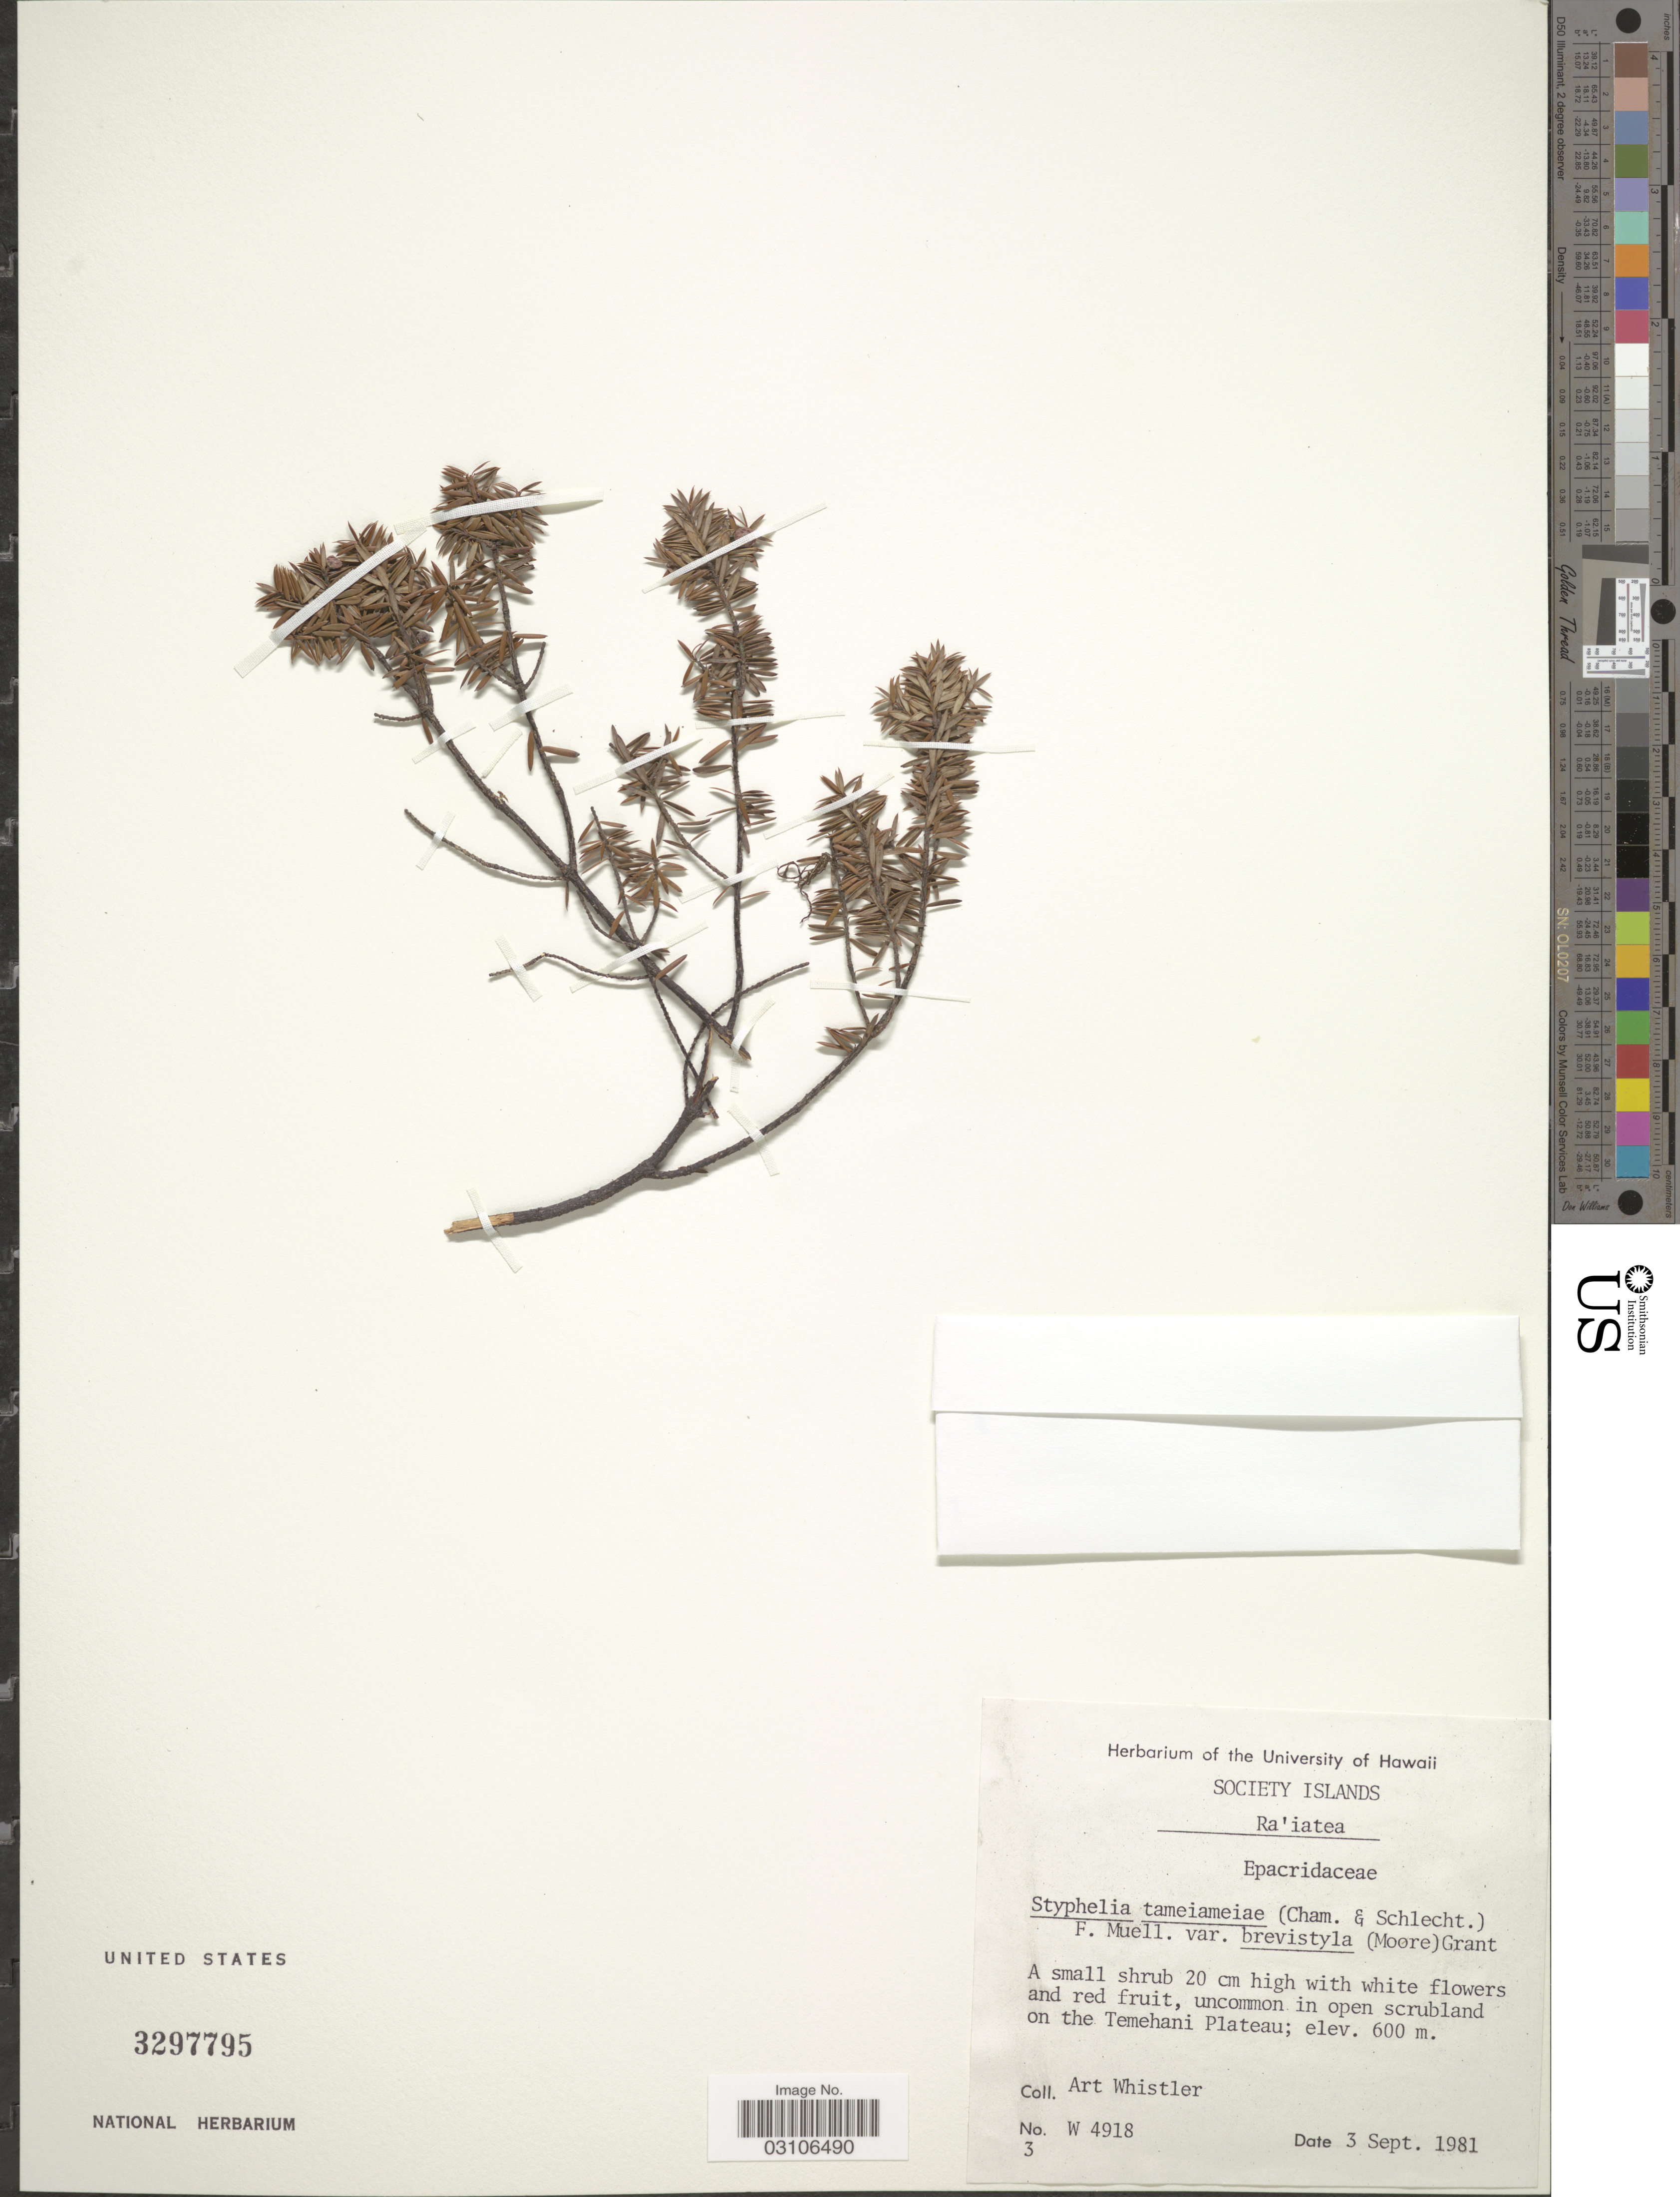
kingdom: Plantae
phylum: Tracheophyta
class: Magnoliopsida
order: Ericales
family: Ericaceae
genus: Styphelia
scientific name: Styphelia brevistyla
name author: J.W. Moore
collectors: A. Whistler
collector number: W4918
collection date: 1981-09-03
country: French Polynesia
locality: Society Islands. Ra'iatea. Uncommen in open scrubland on the Temehani Plateau.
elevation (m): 600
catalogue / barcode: US 3297795